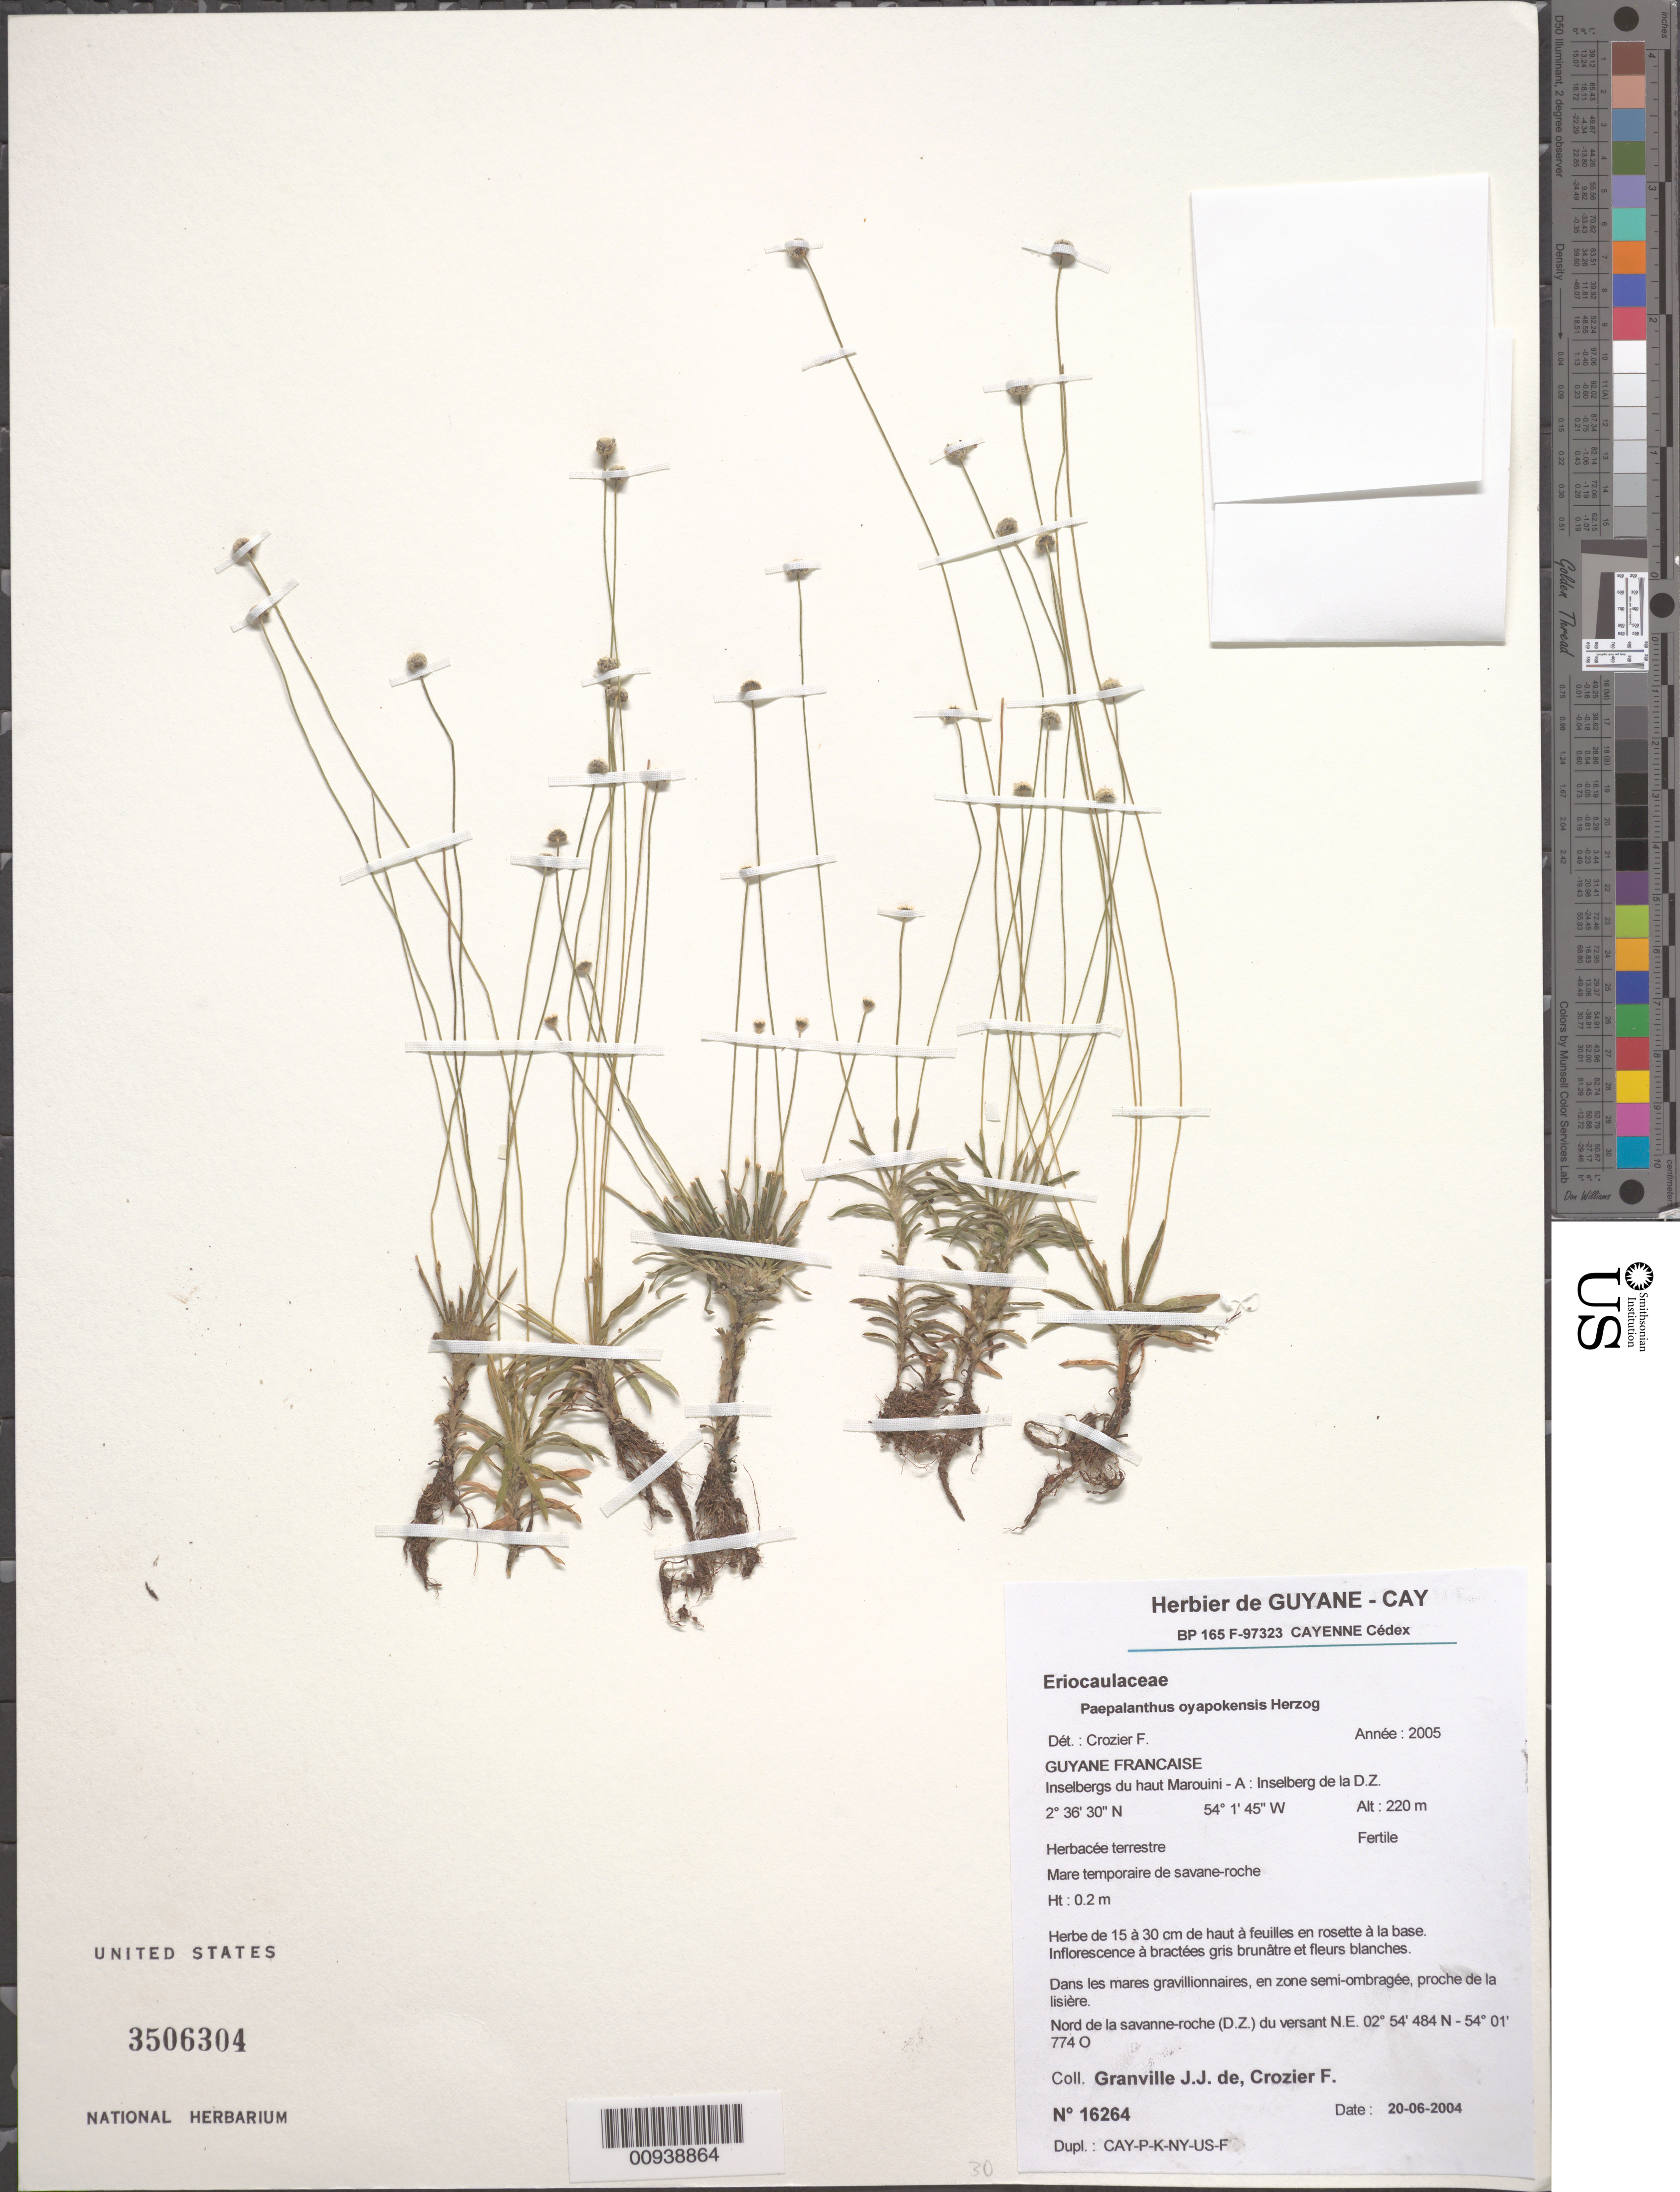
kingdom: Plantae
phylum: Tracheophyta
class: Liliopsida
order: Poales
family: Eriocaulaceae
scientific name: Giuliettia oyapockensis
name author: (Herzog) Andrino & Sano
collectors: J.-J. de Granville & F. Crozier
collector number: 16264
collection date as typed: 20-Jun-04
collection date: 2004-06-20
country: French Guiana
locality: Haut Marouini-A; Inselberg de la D.Z.; Nord de la savanne-roche (D.Z.) du versant NE 2º54'484"N - 54º1'774"O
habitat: Mare temporaire de savane-roche, dans les mares gravillionnaires, en zone semi-ombragée, proche de la lisière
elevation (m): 220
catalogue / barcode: US 3506304